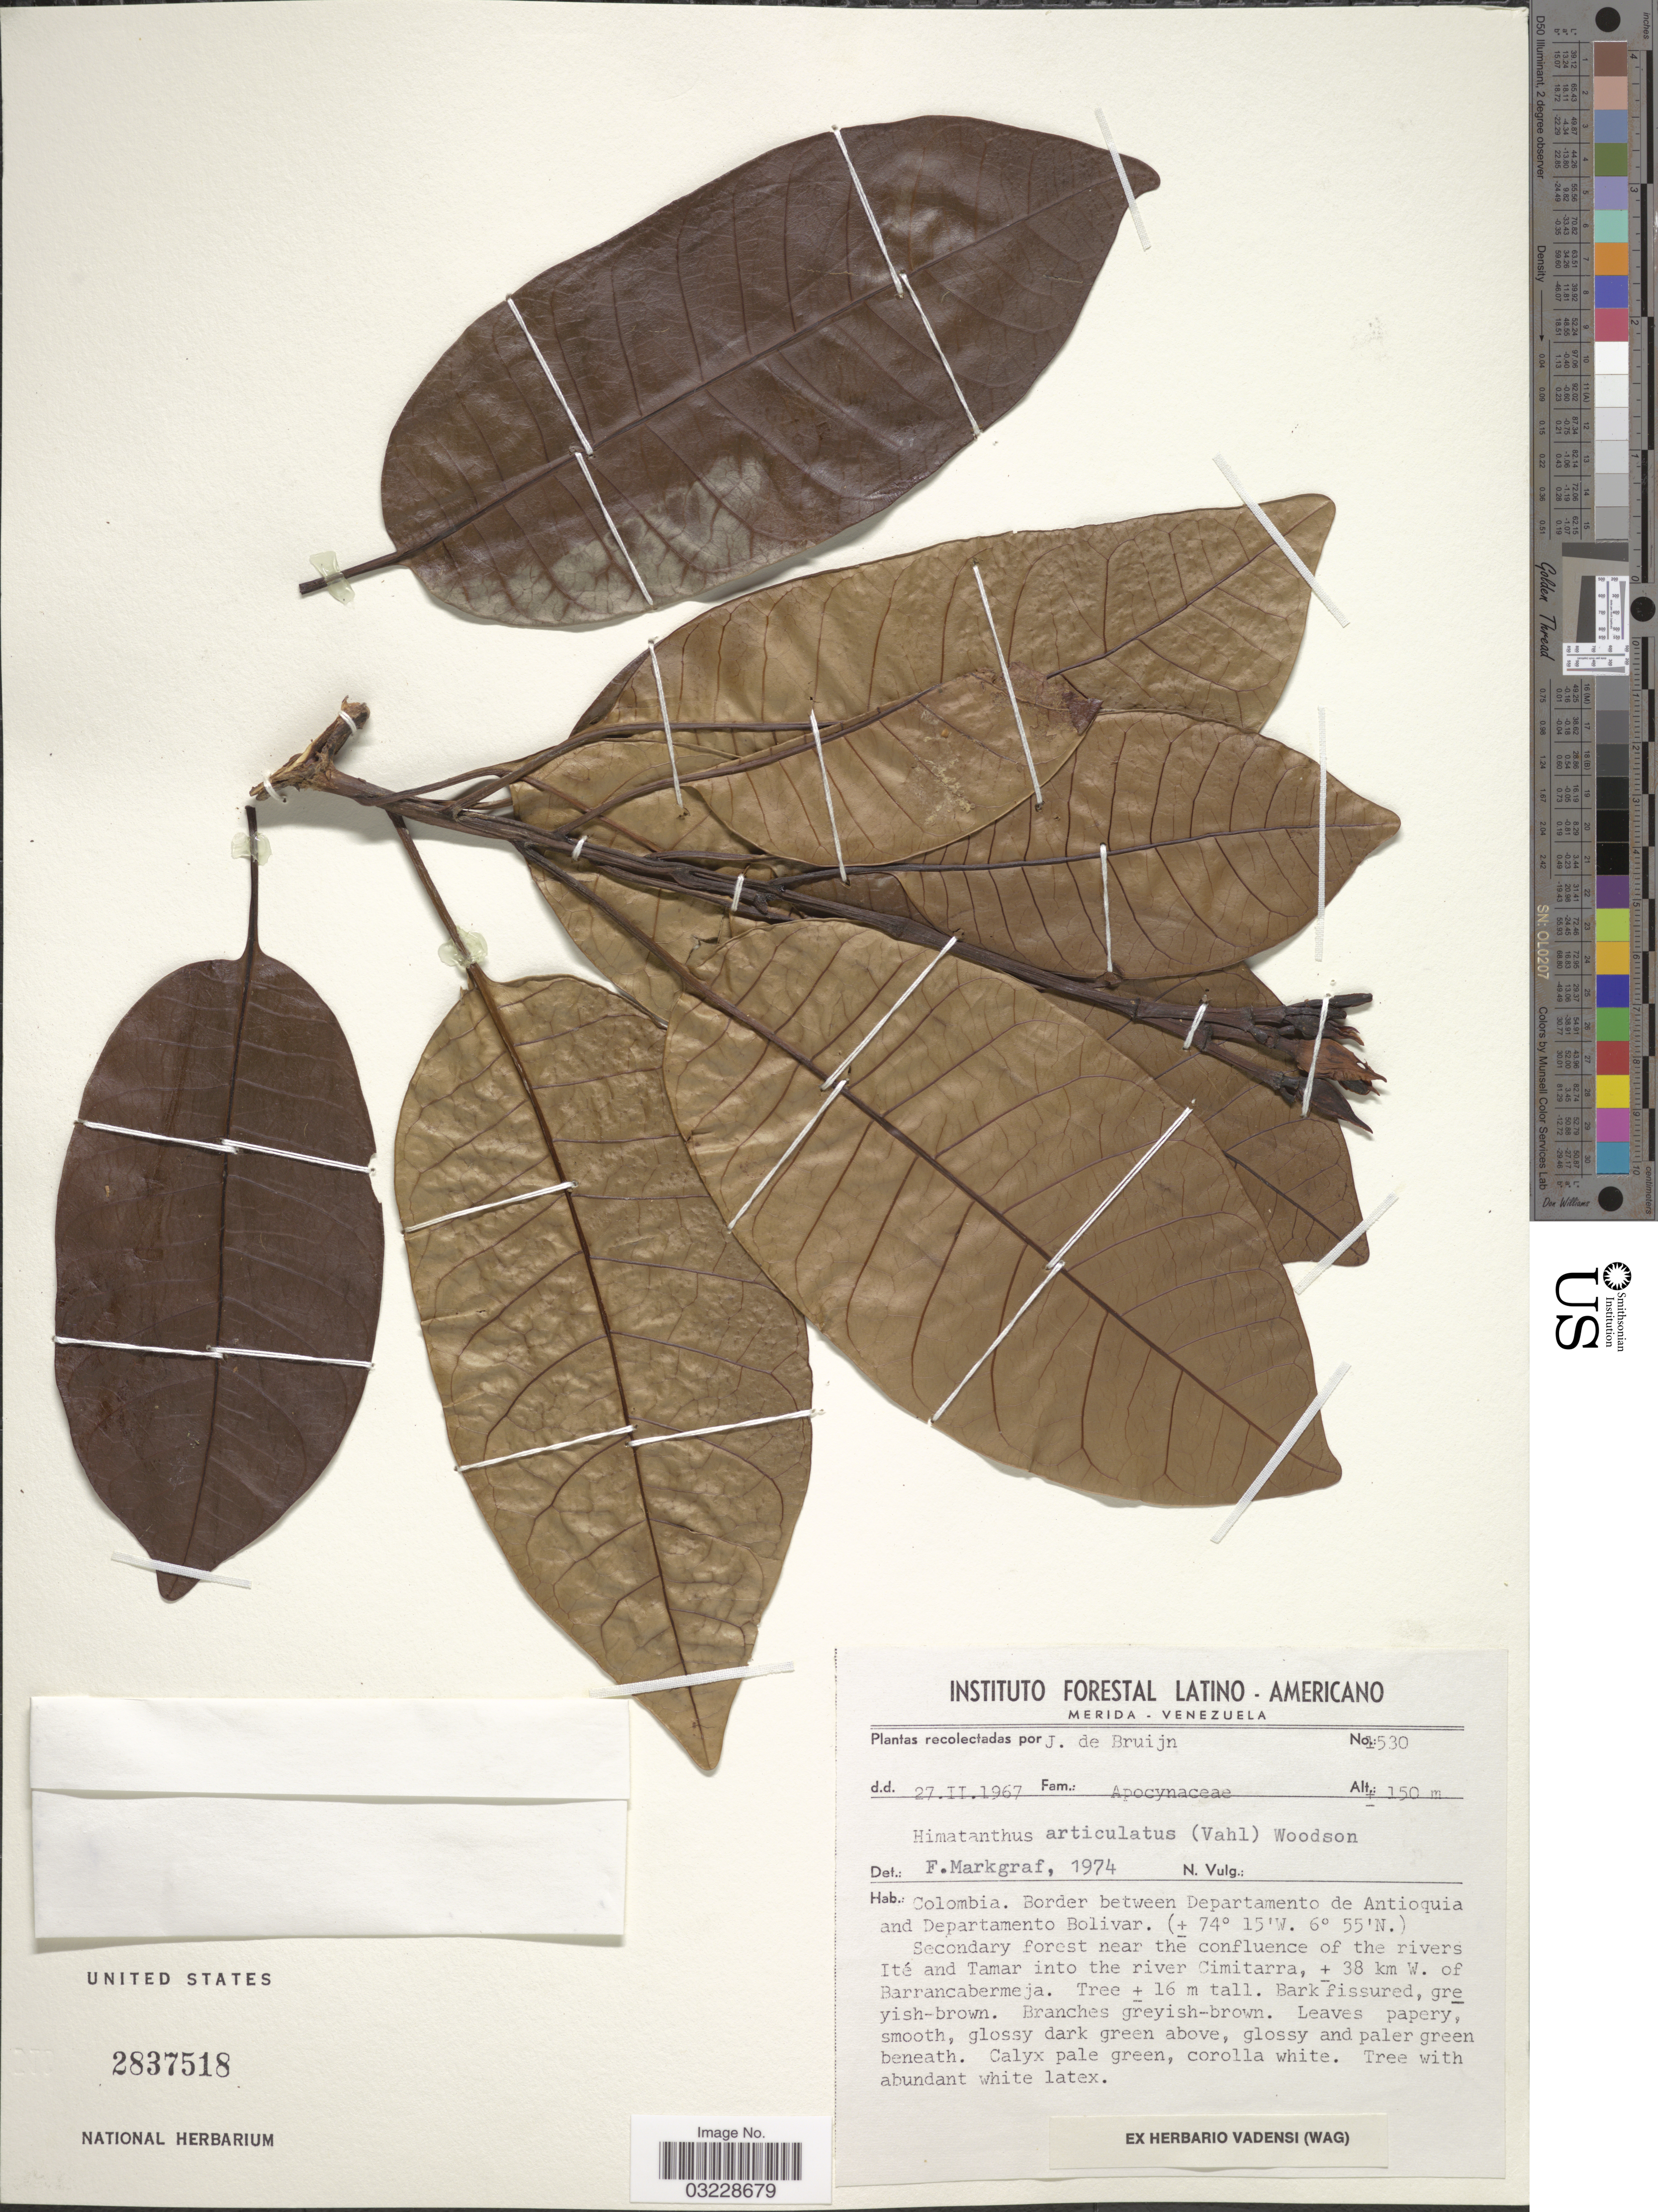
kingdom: Plantae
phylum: Tracheophyta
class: Magnoliopsida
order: Gentianales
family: Apocynaceae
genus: Himatanthus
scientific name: Himatanthus articulatus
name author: (Vahl) Woodson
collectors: J. Bruijn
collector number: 1530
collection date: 1967-02-27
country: Colombia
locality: Border between Departamento de Antioquia and Departamento Bolivar. Secondary forest near the confluence of the rivers Ité and Tamar into the river Cimitarra, ± 38 km W. of Barrancabermeja.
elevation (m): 150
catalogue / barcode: US 2837518